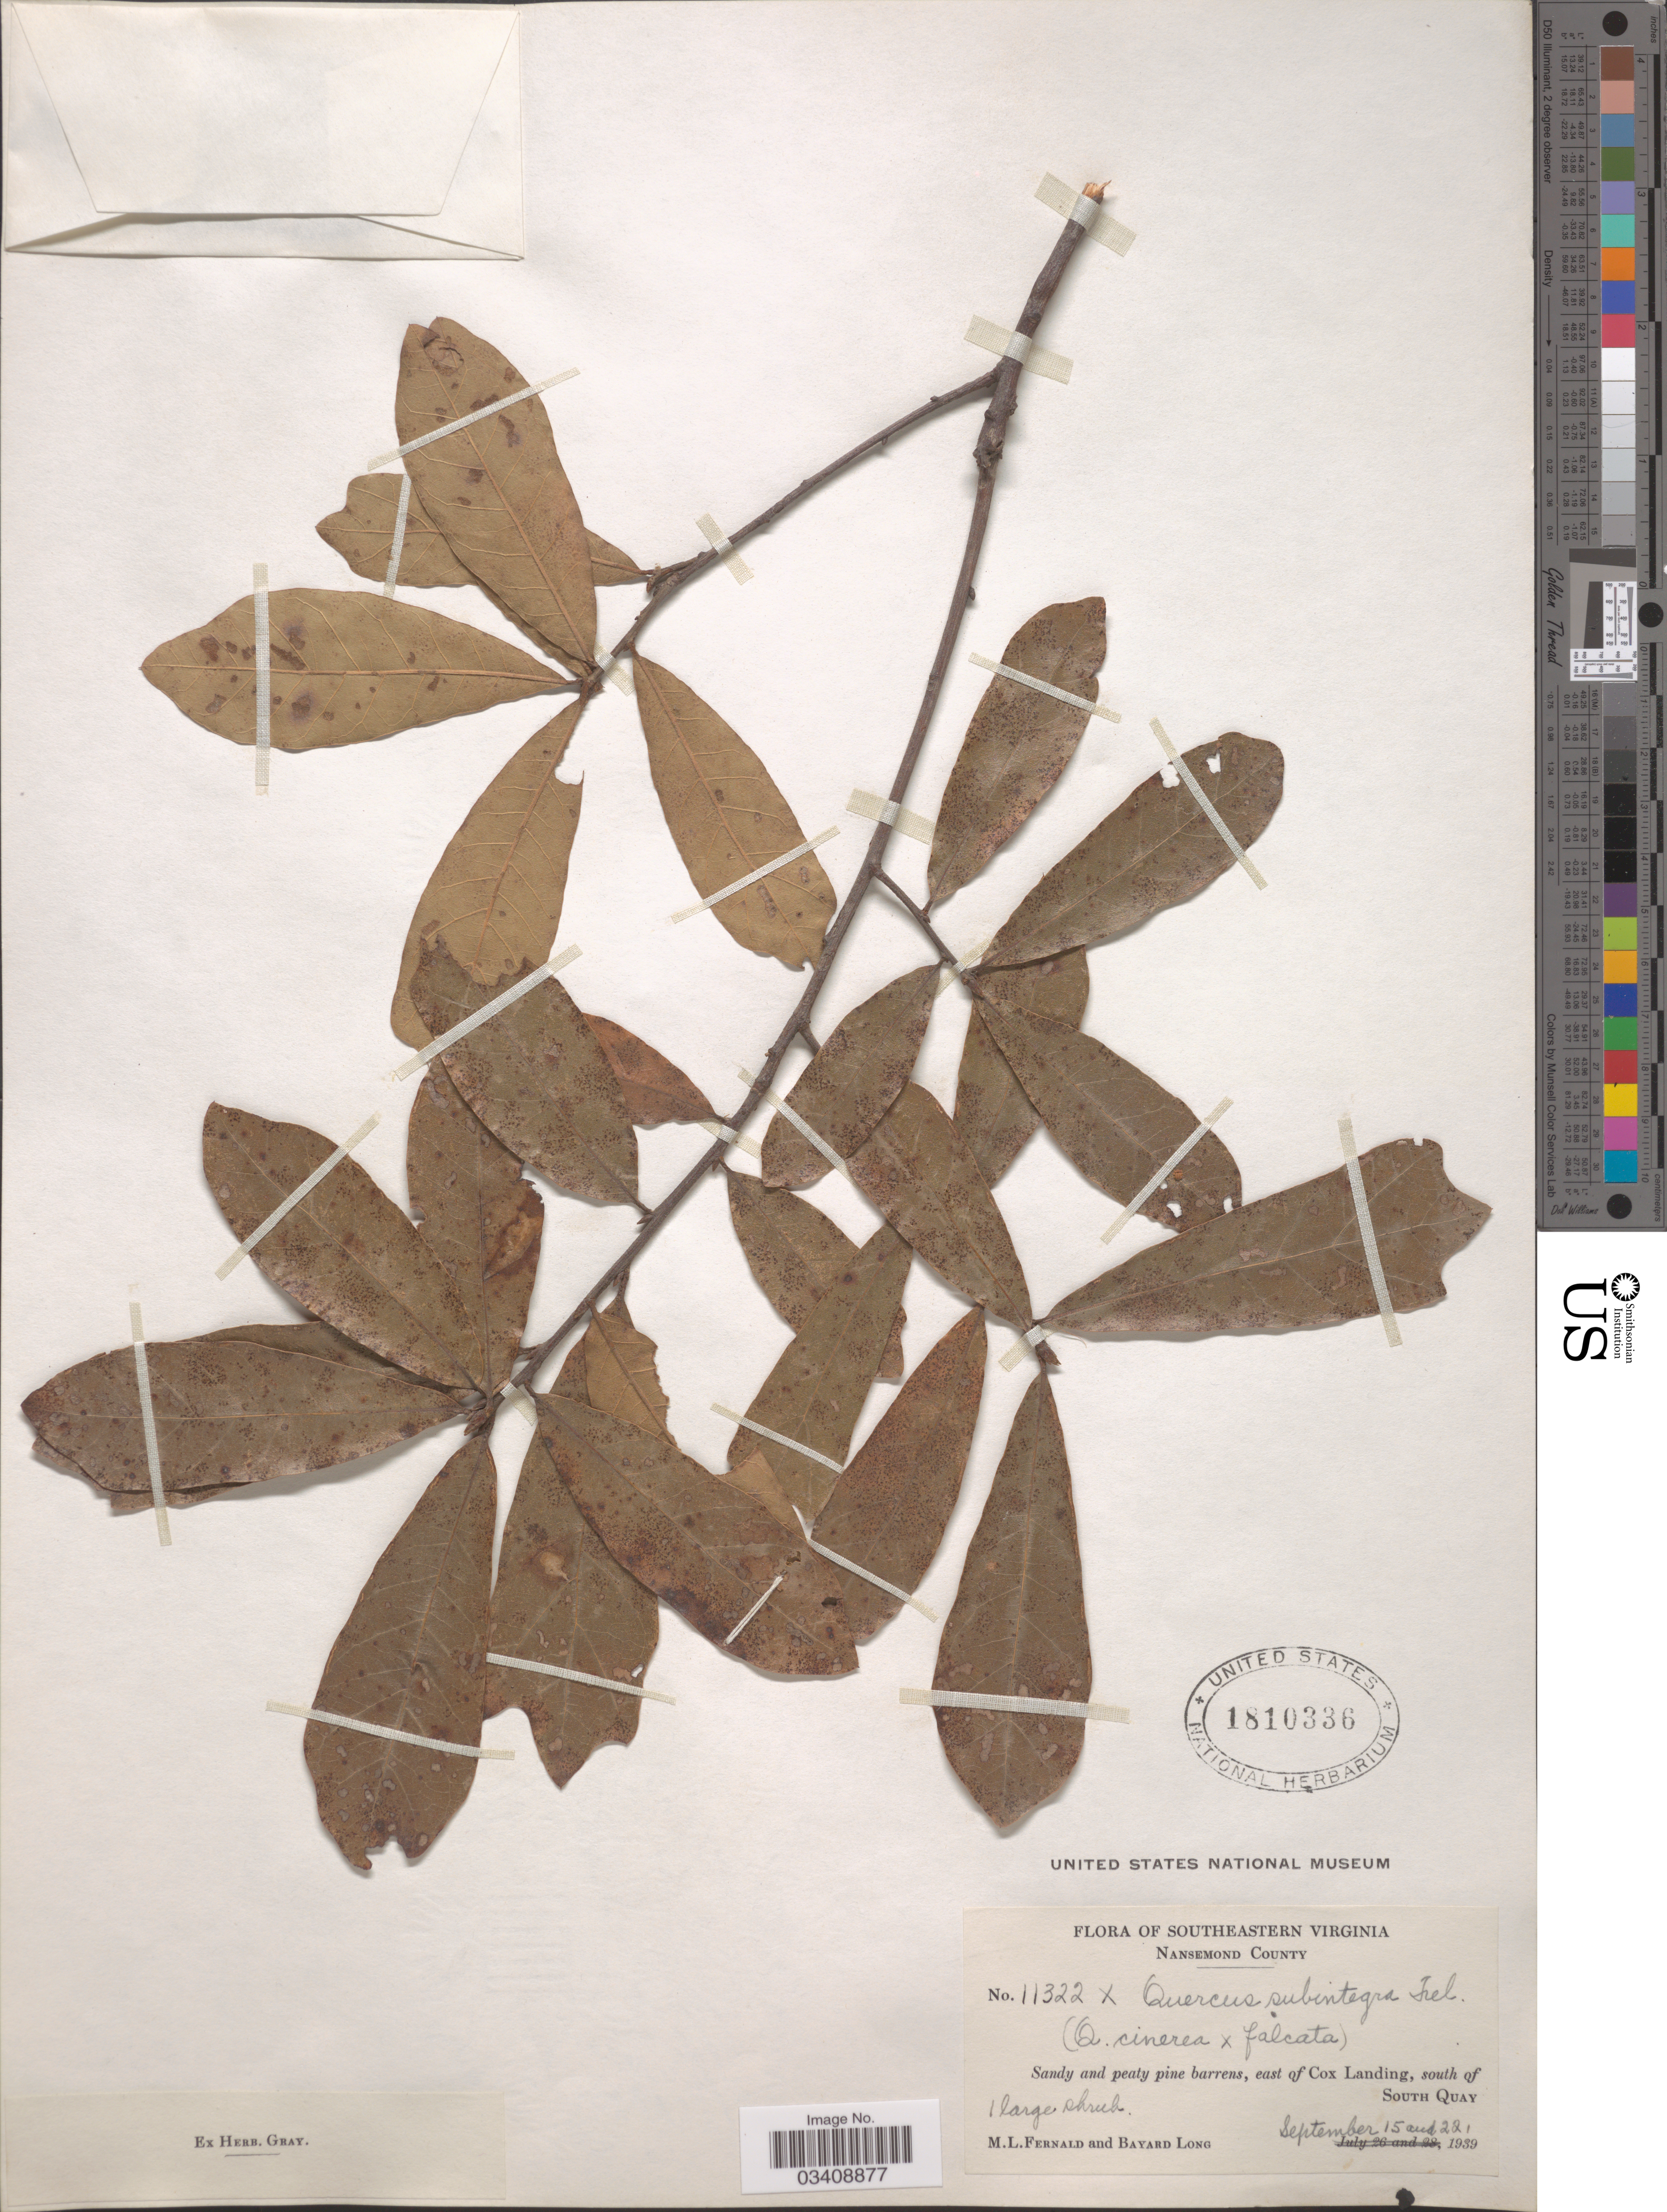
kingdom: Plantae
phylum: Tracheophyta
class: Magnoliopsida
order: Fagales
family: Fagaceae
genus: Quercus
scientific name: Quercus x subintegra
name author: (Engelm.) Trel.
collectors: M. L. Fernald & B. Long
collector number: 11322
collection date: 1939-09-15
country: United States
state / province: Virginia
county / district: City of Suffolk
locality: Southeastern Virginia. Nansemond County. Sandy and peaty pine barrens, east of Cox Landing, south of South Quay.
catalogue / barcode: US 1810336